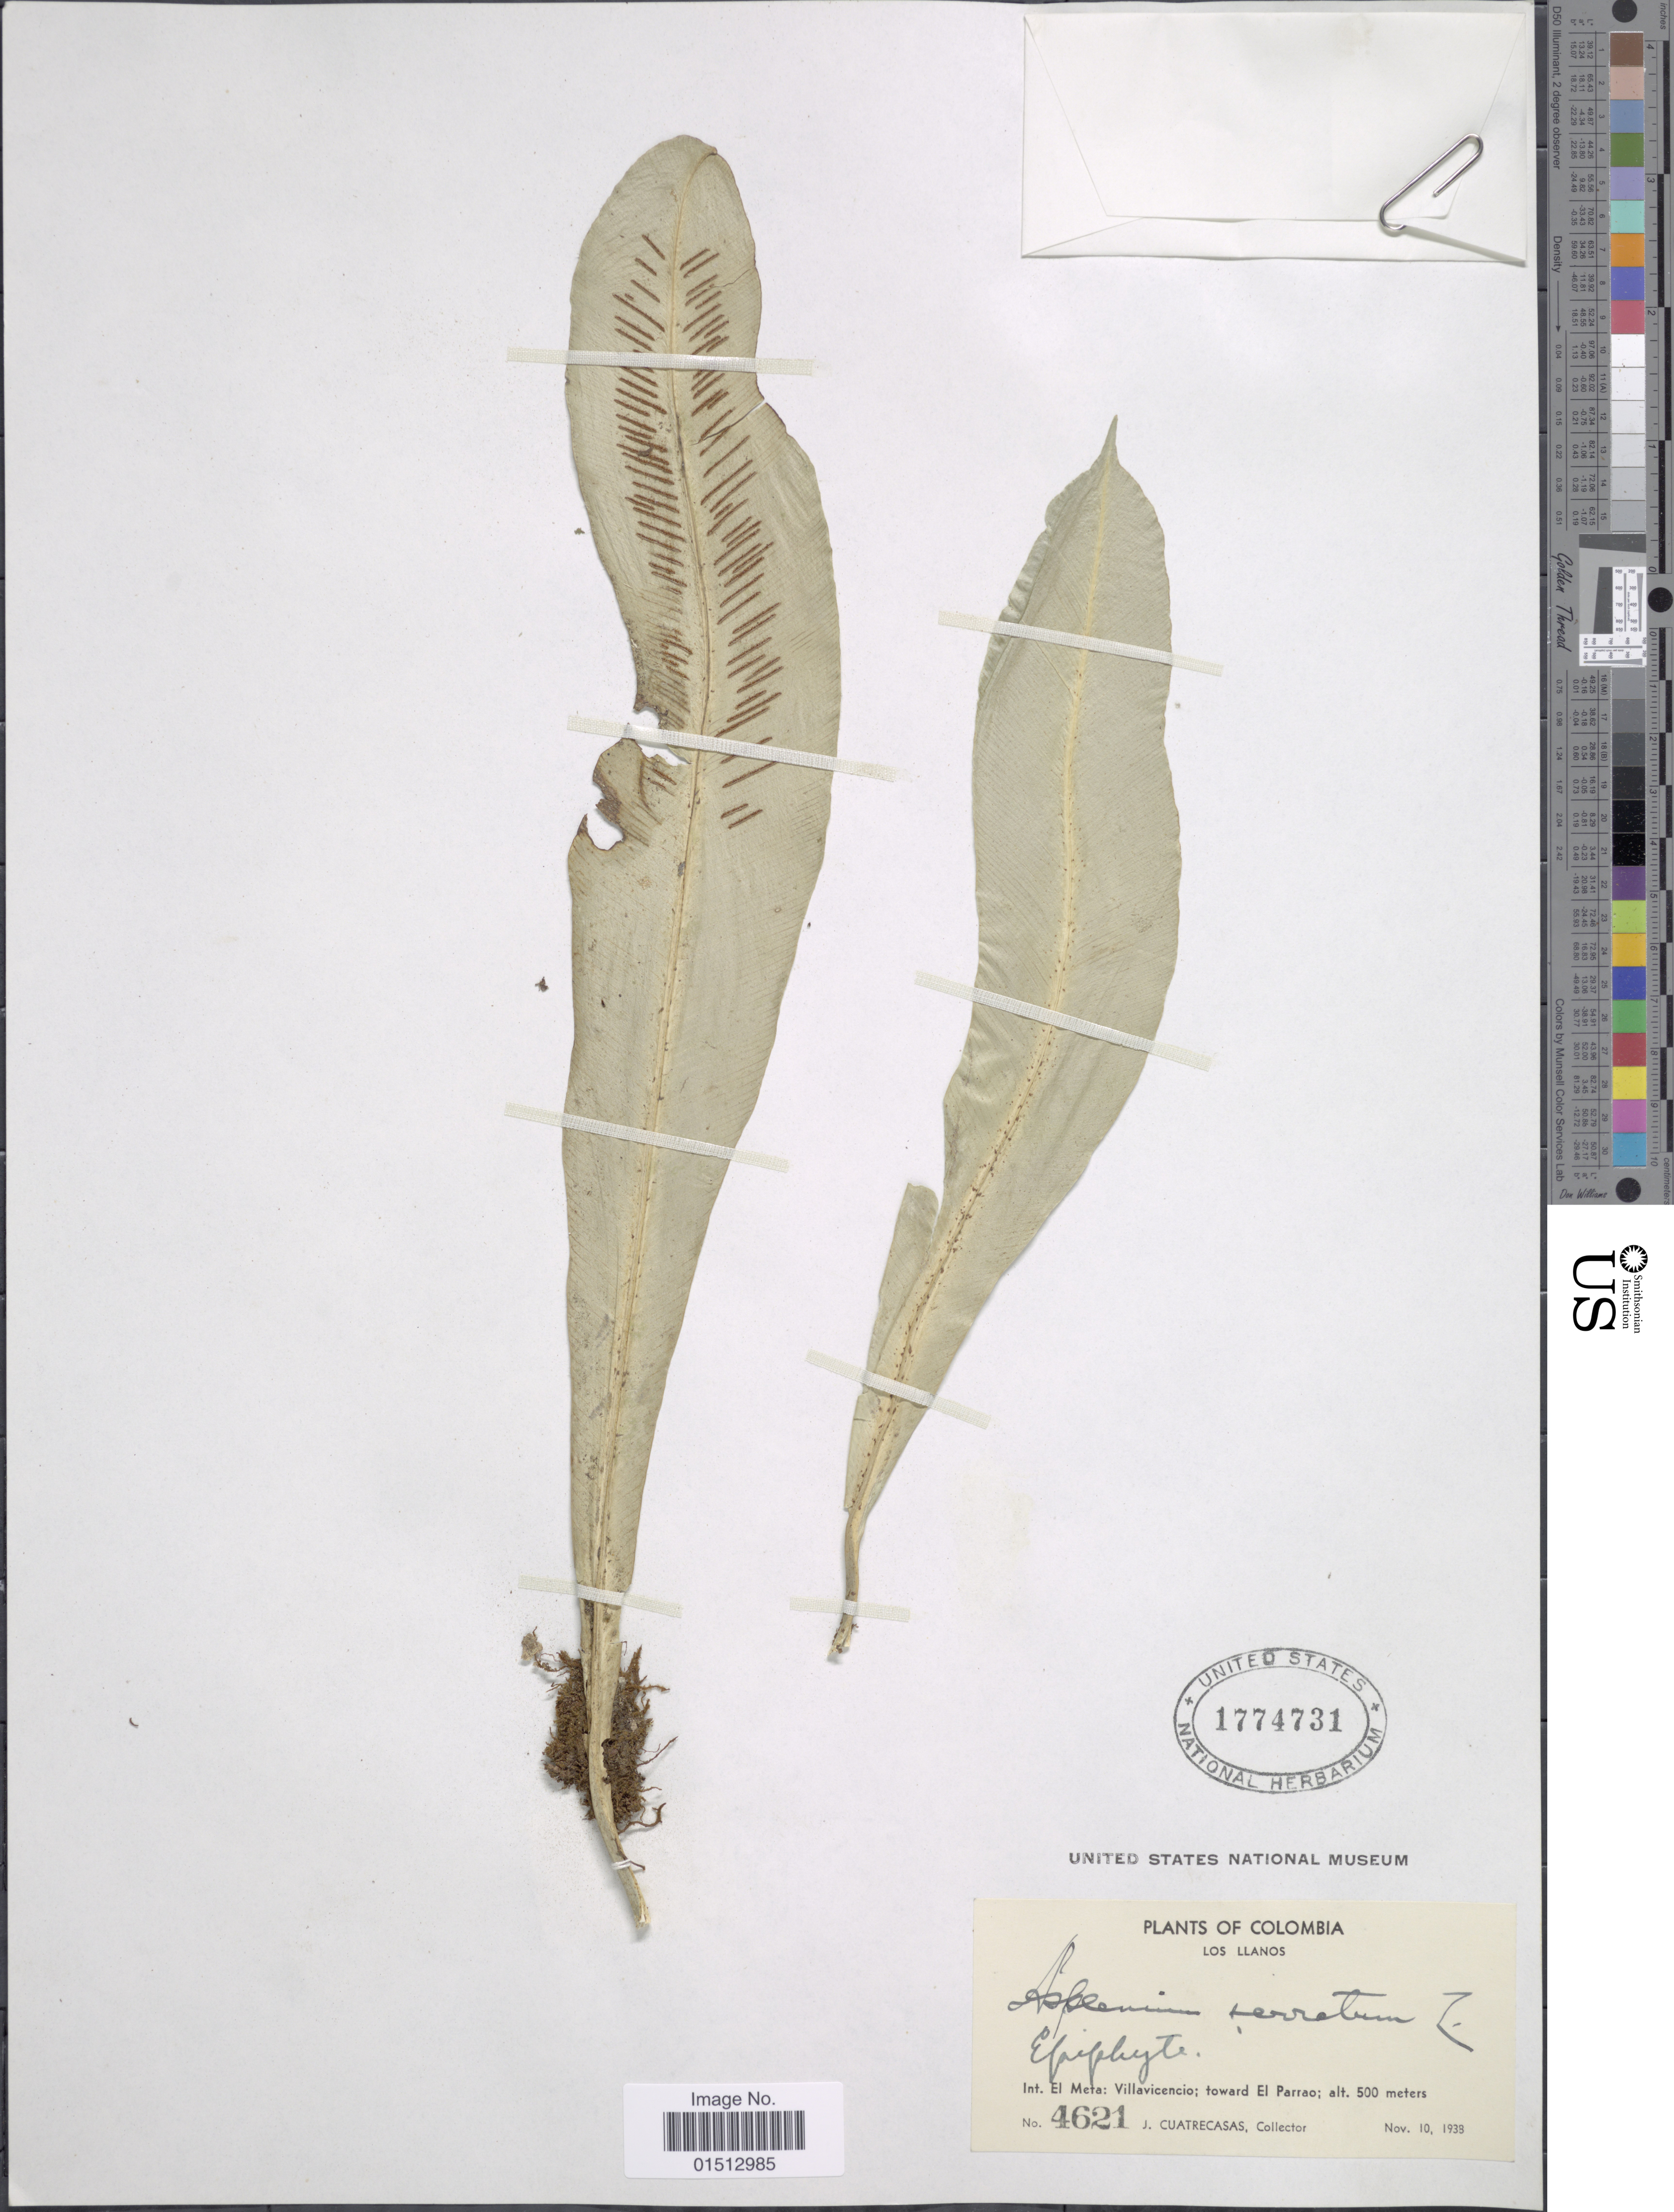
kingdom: Plantae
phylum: Tracheophyta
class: Polypodiopsida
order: Polypodiales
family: Aspleniaceae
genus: Asplenium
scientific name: Asplenium serratum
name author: L.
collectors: J. Cuatrecasas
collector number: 4621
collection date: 1933-11-10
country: Colombia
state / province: Meta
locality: Colombia, Los LLanos,Int. El. Meta: Villavicencio; toward El Parrao.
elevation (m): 500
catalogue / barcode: US 1774731